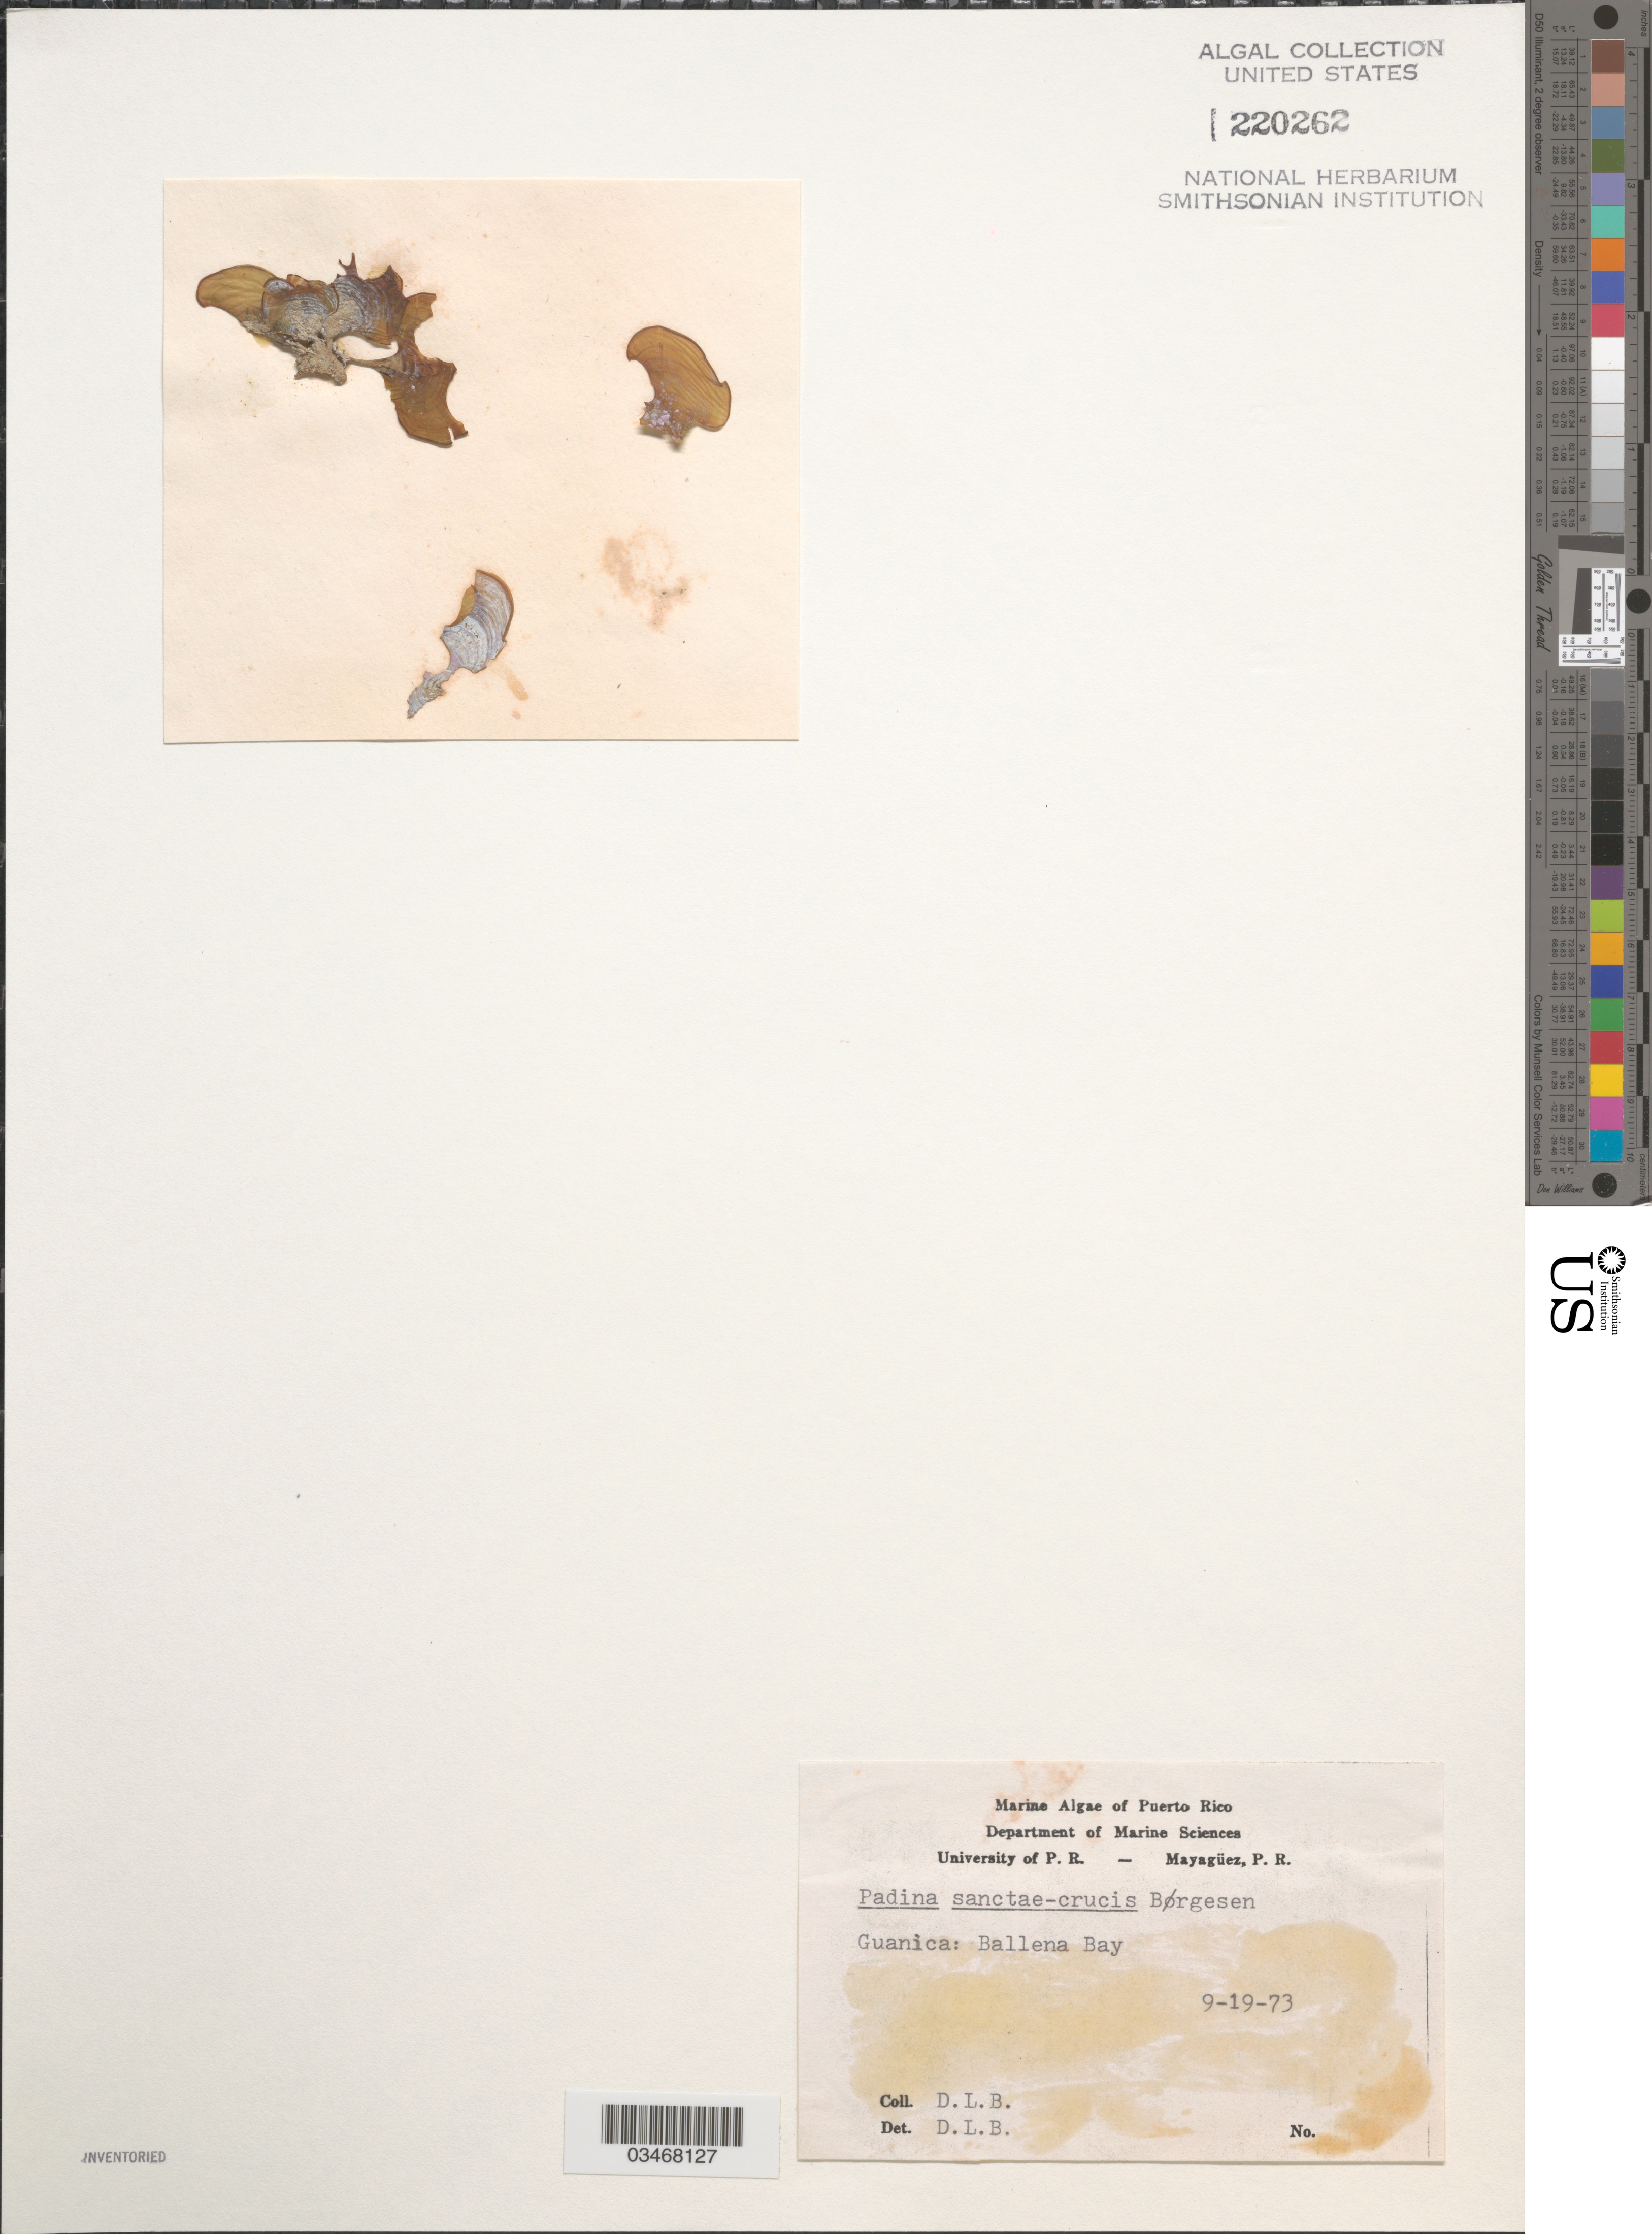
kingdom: Chromista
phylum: Ochrophyta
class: Phaeophyceae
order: Dictyotales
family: Dictyotaceae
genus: Padina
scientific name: Padina sanctae-crucis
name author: Børgesen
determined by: Ballantine, D. L.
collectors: D.L. Ballantine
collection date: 1973-09-19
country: Puerto Rico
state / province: Guanica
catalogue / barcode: US 220262